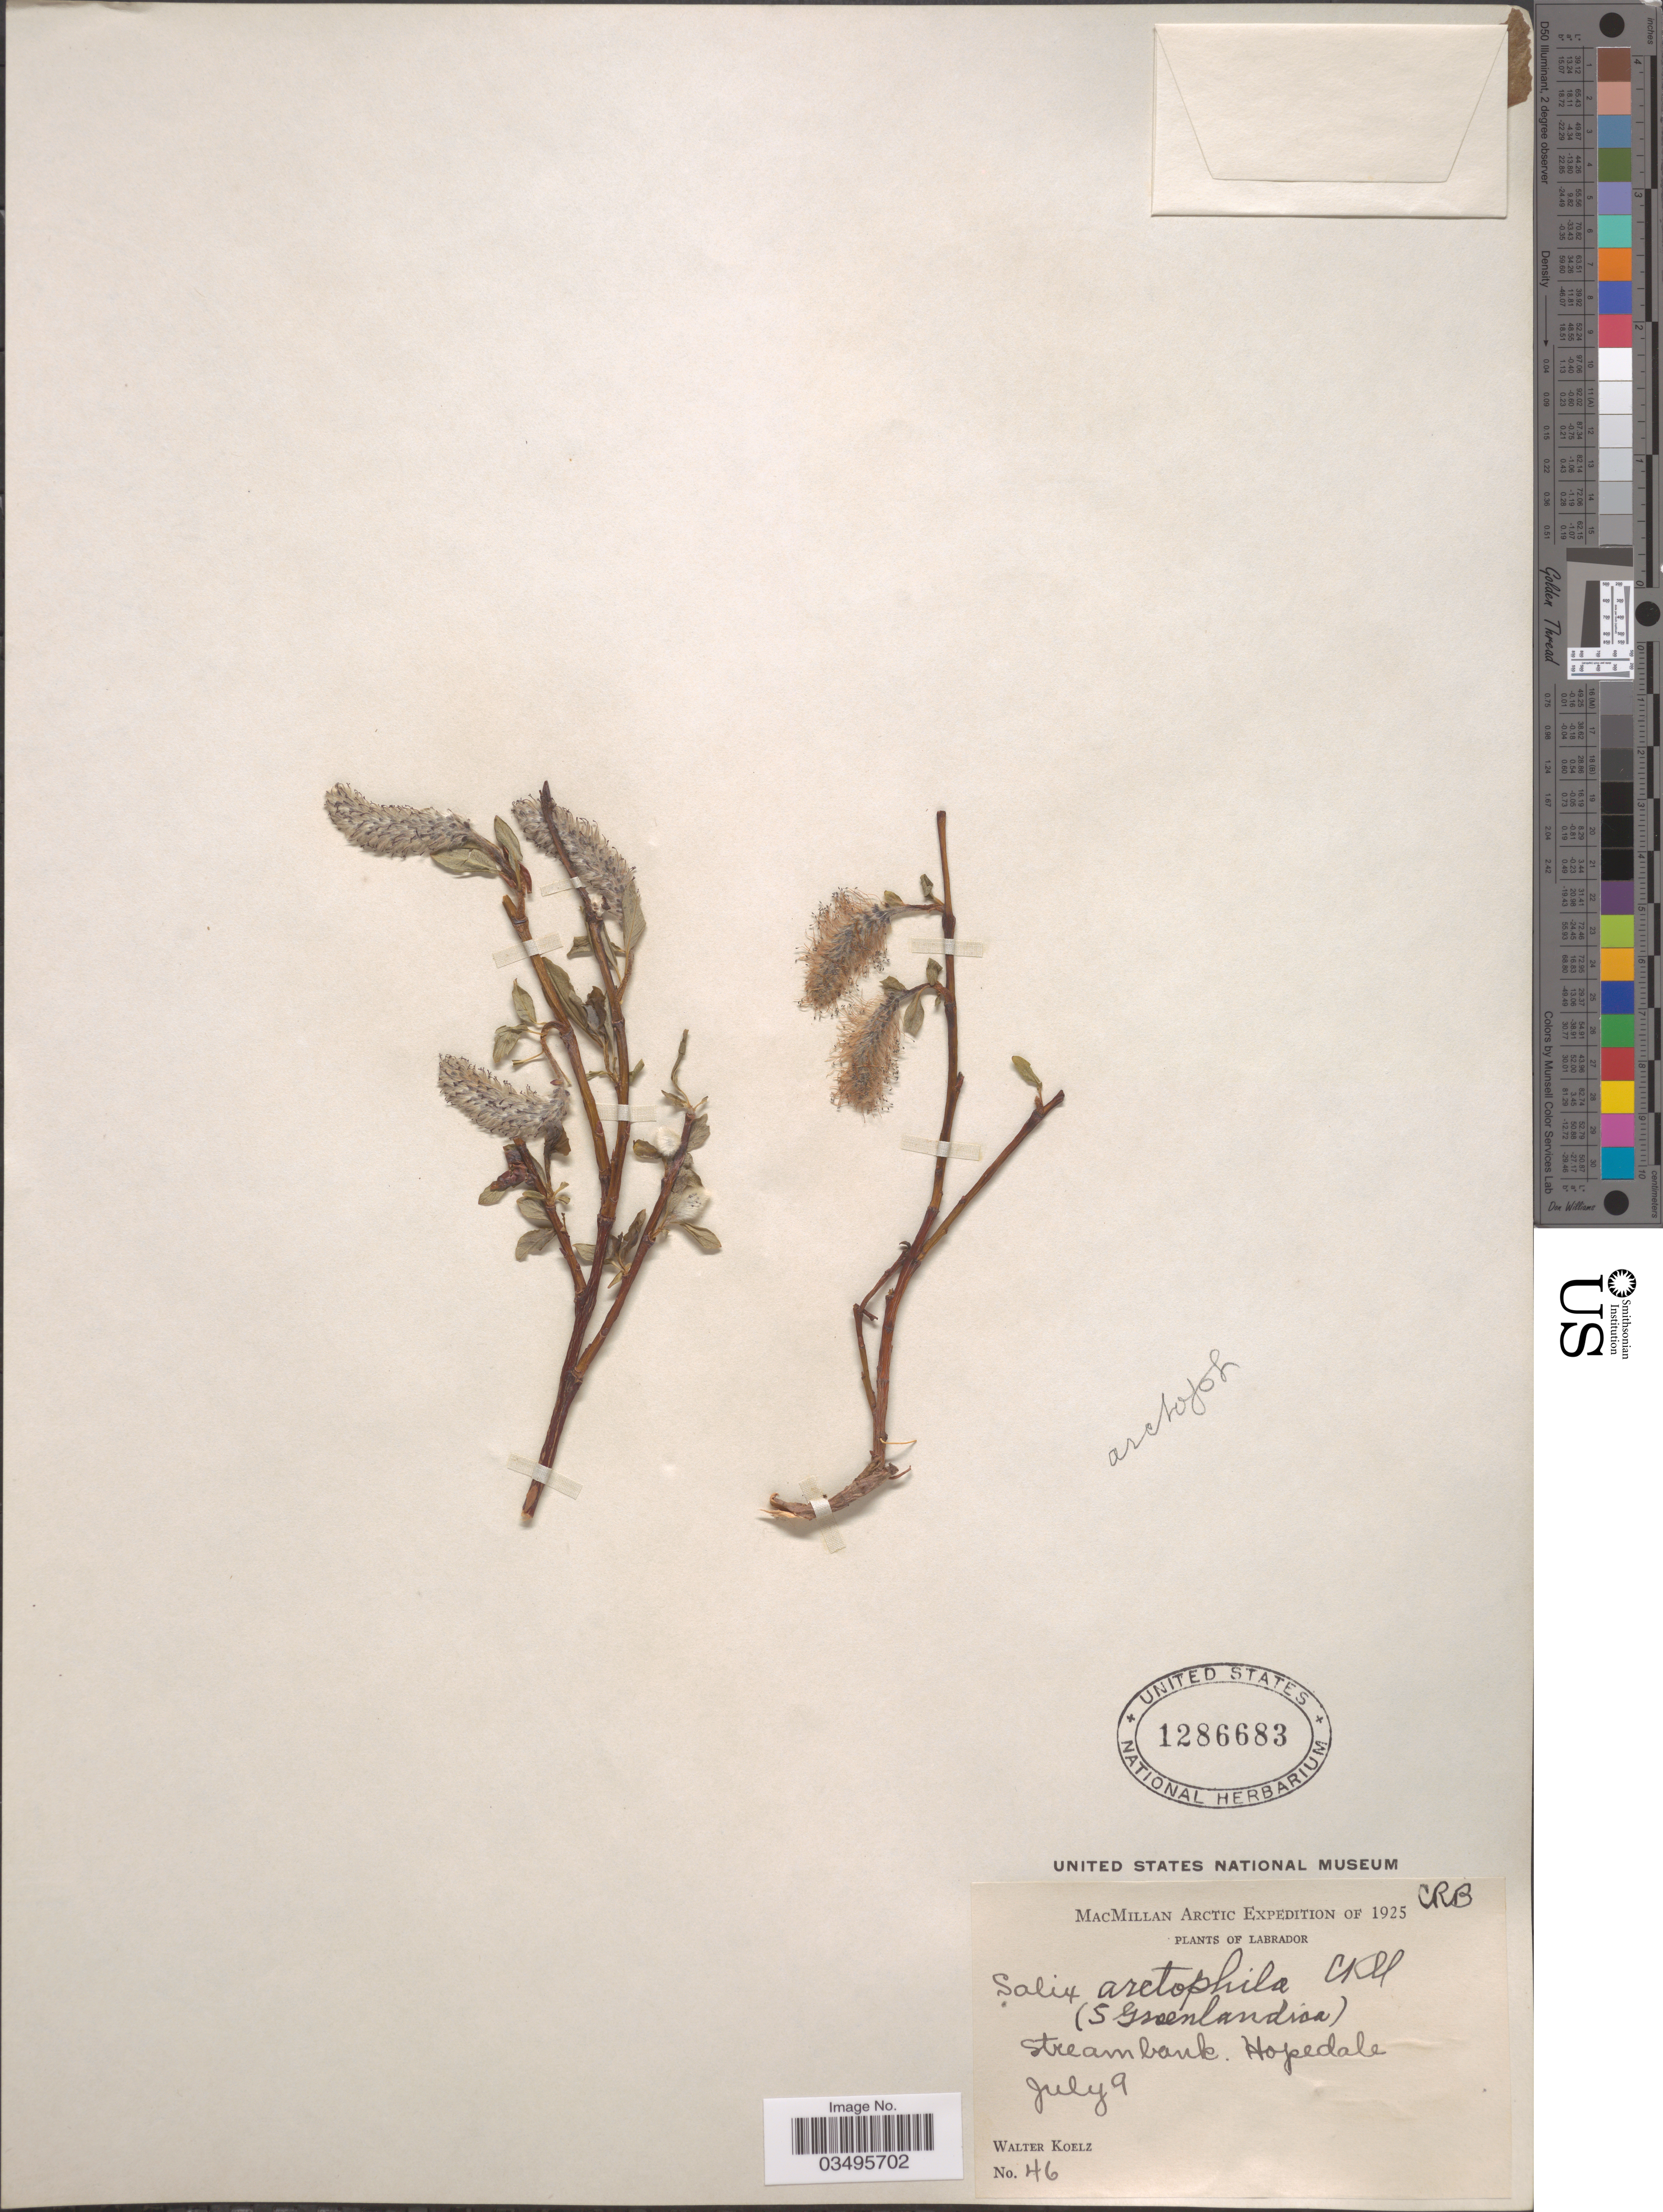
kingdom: Plantae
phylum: Tracheophyta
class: Magnoliopsida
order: Malpighiales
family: Salicaceae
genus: Salix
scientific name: Salix arctophila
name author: Cockerell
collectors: W. N. Koelz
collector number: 46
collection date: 1925-07-09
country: Canada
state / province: Newfoundland and Labrador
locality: Labrador. Hopedale.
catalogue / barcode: US 1286683